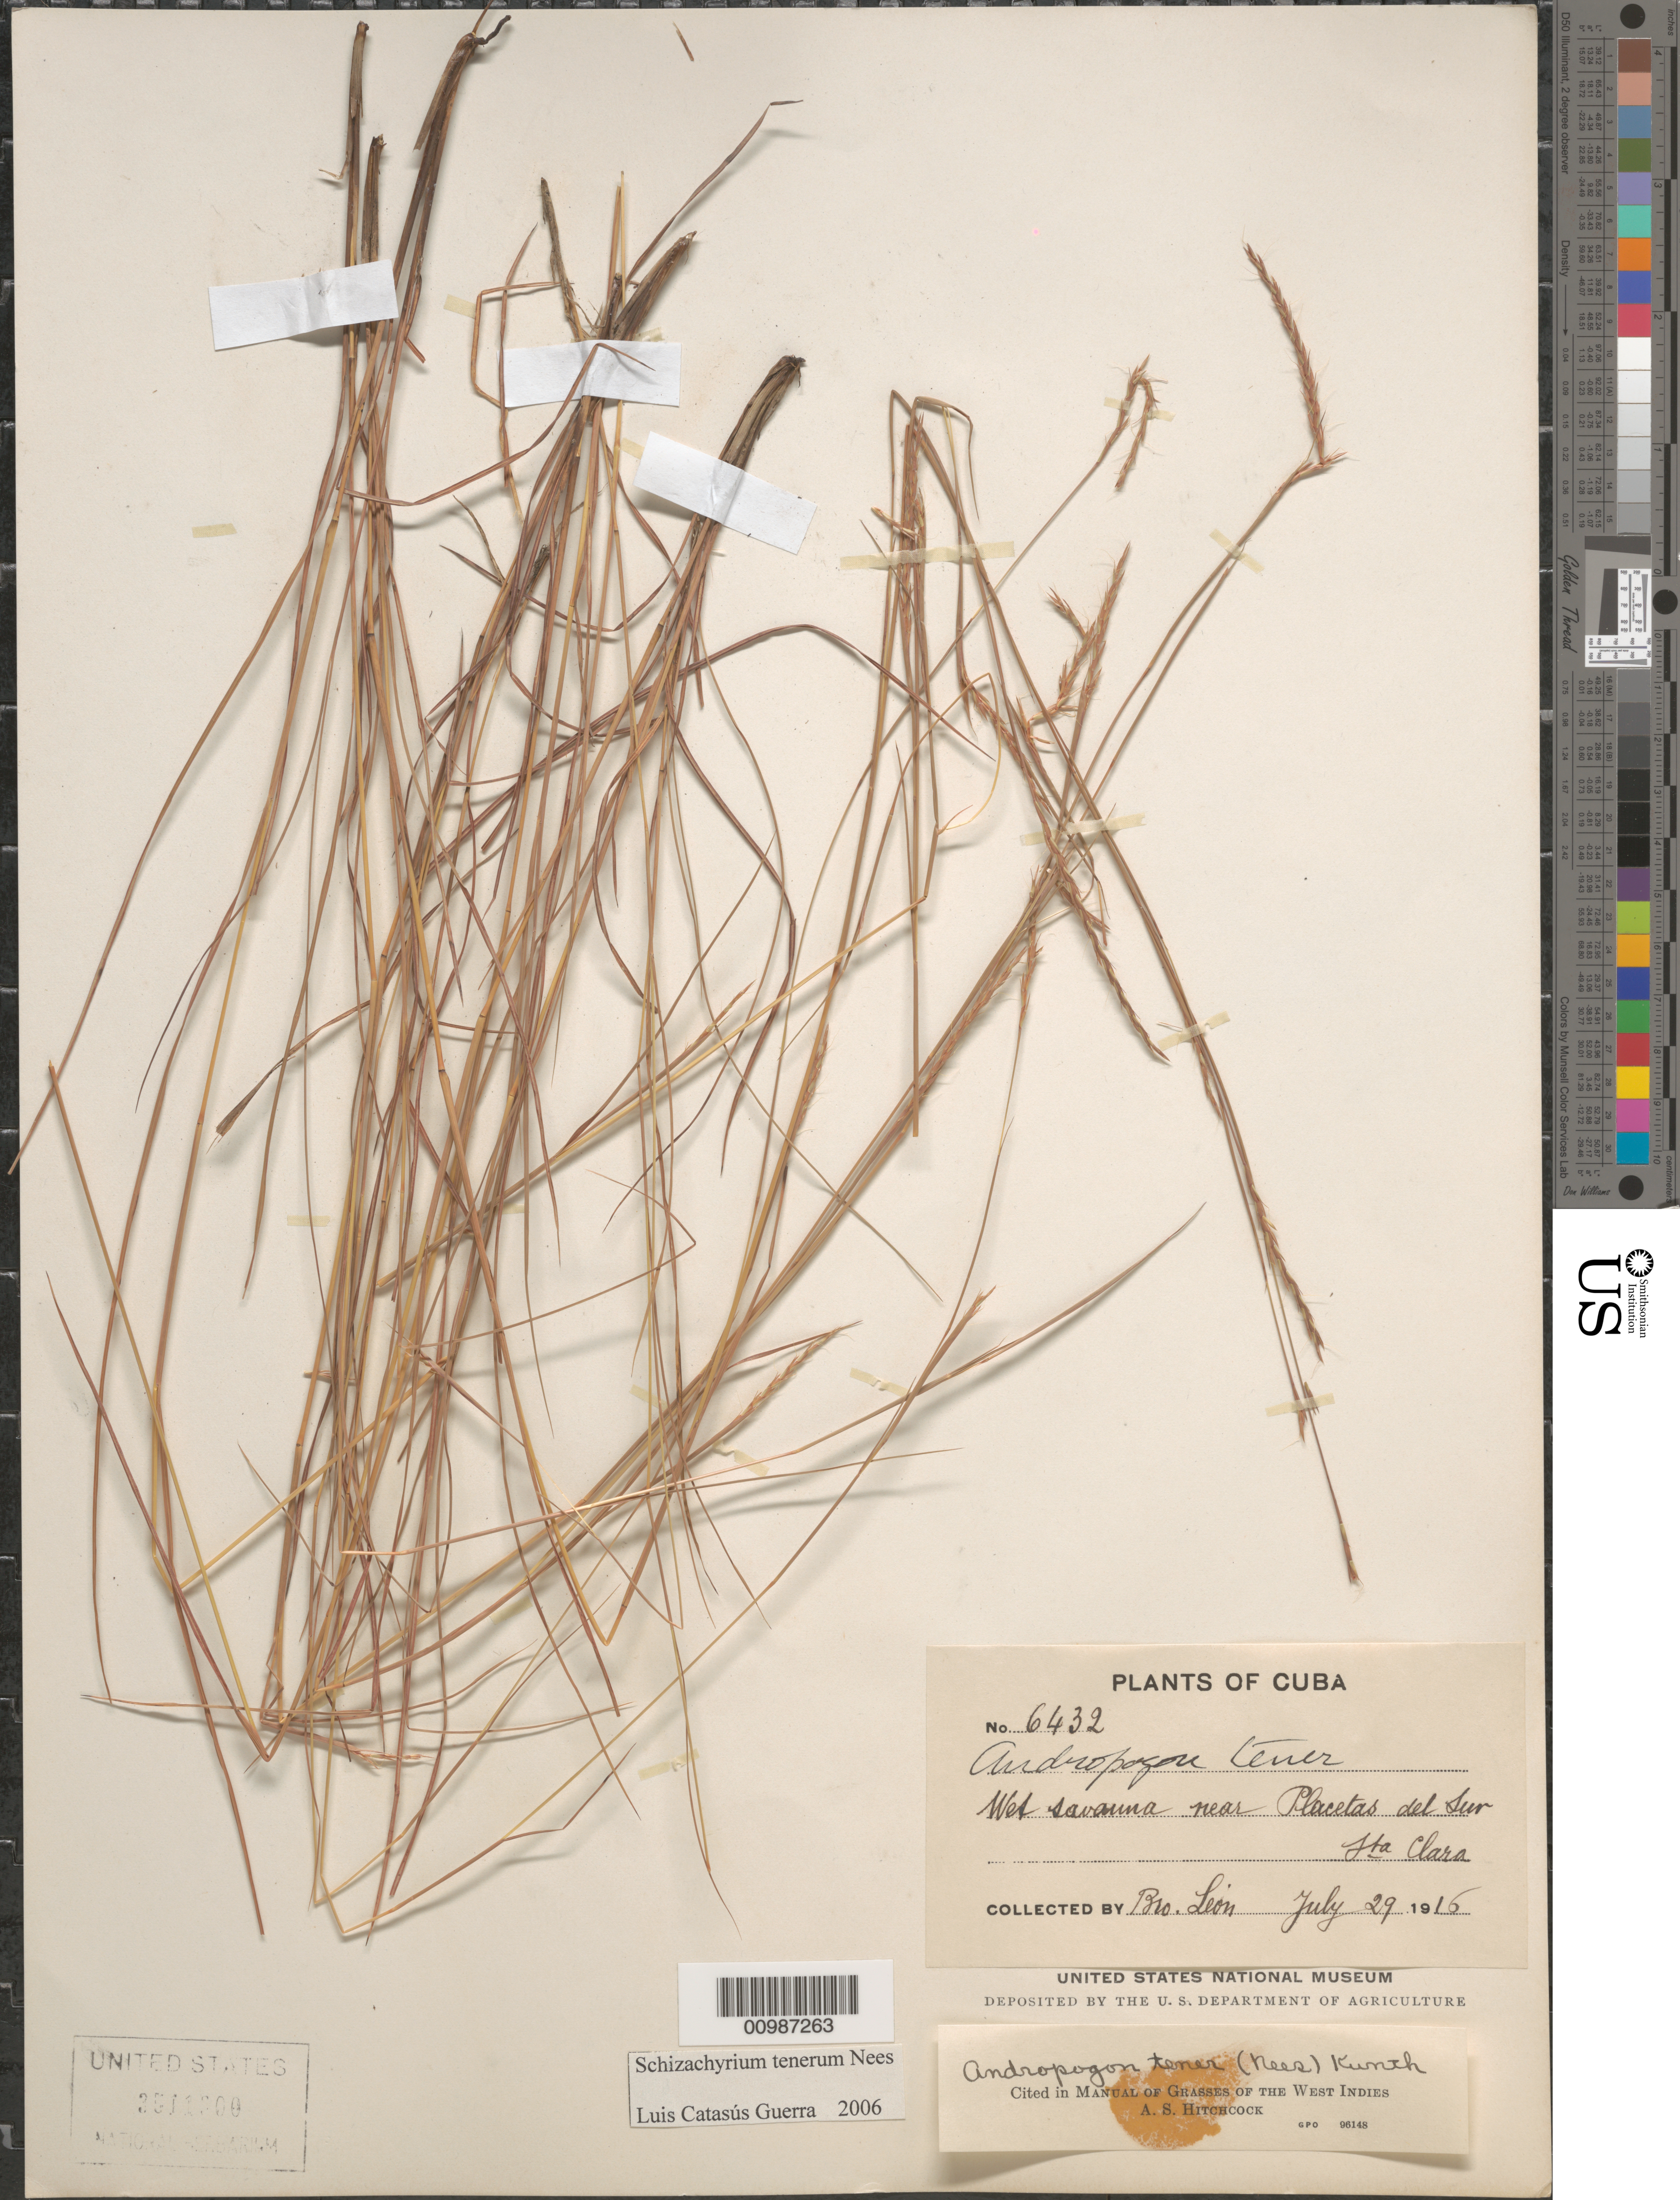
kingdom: Plantae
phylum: Tracheophyta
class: Liliopsida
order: Poales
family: Poaceae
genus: Andropogon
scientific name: Andropogon tener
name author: (Nees) Kunth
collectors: Bro. León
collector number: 6432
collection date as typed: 29 Jul 1916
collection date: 1916-07-29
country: Cuba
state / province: Villa Clara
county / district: Santa Clara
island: Cuba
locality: near Placetas del Sur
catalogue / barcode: US 3511300